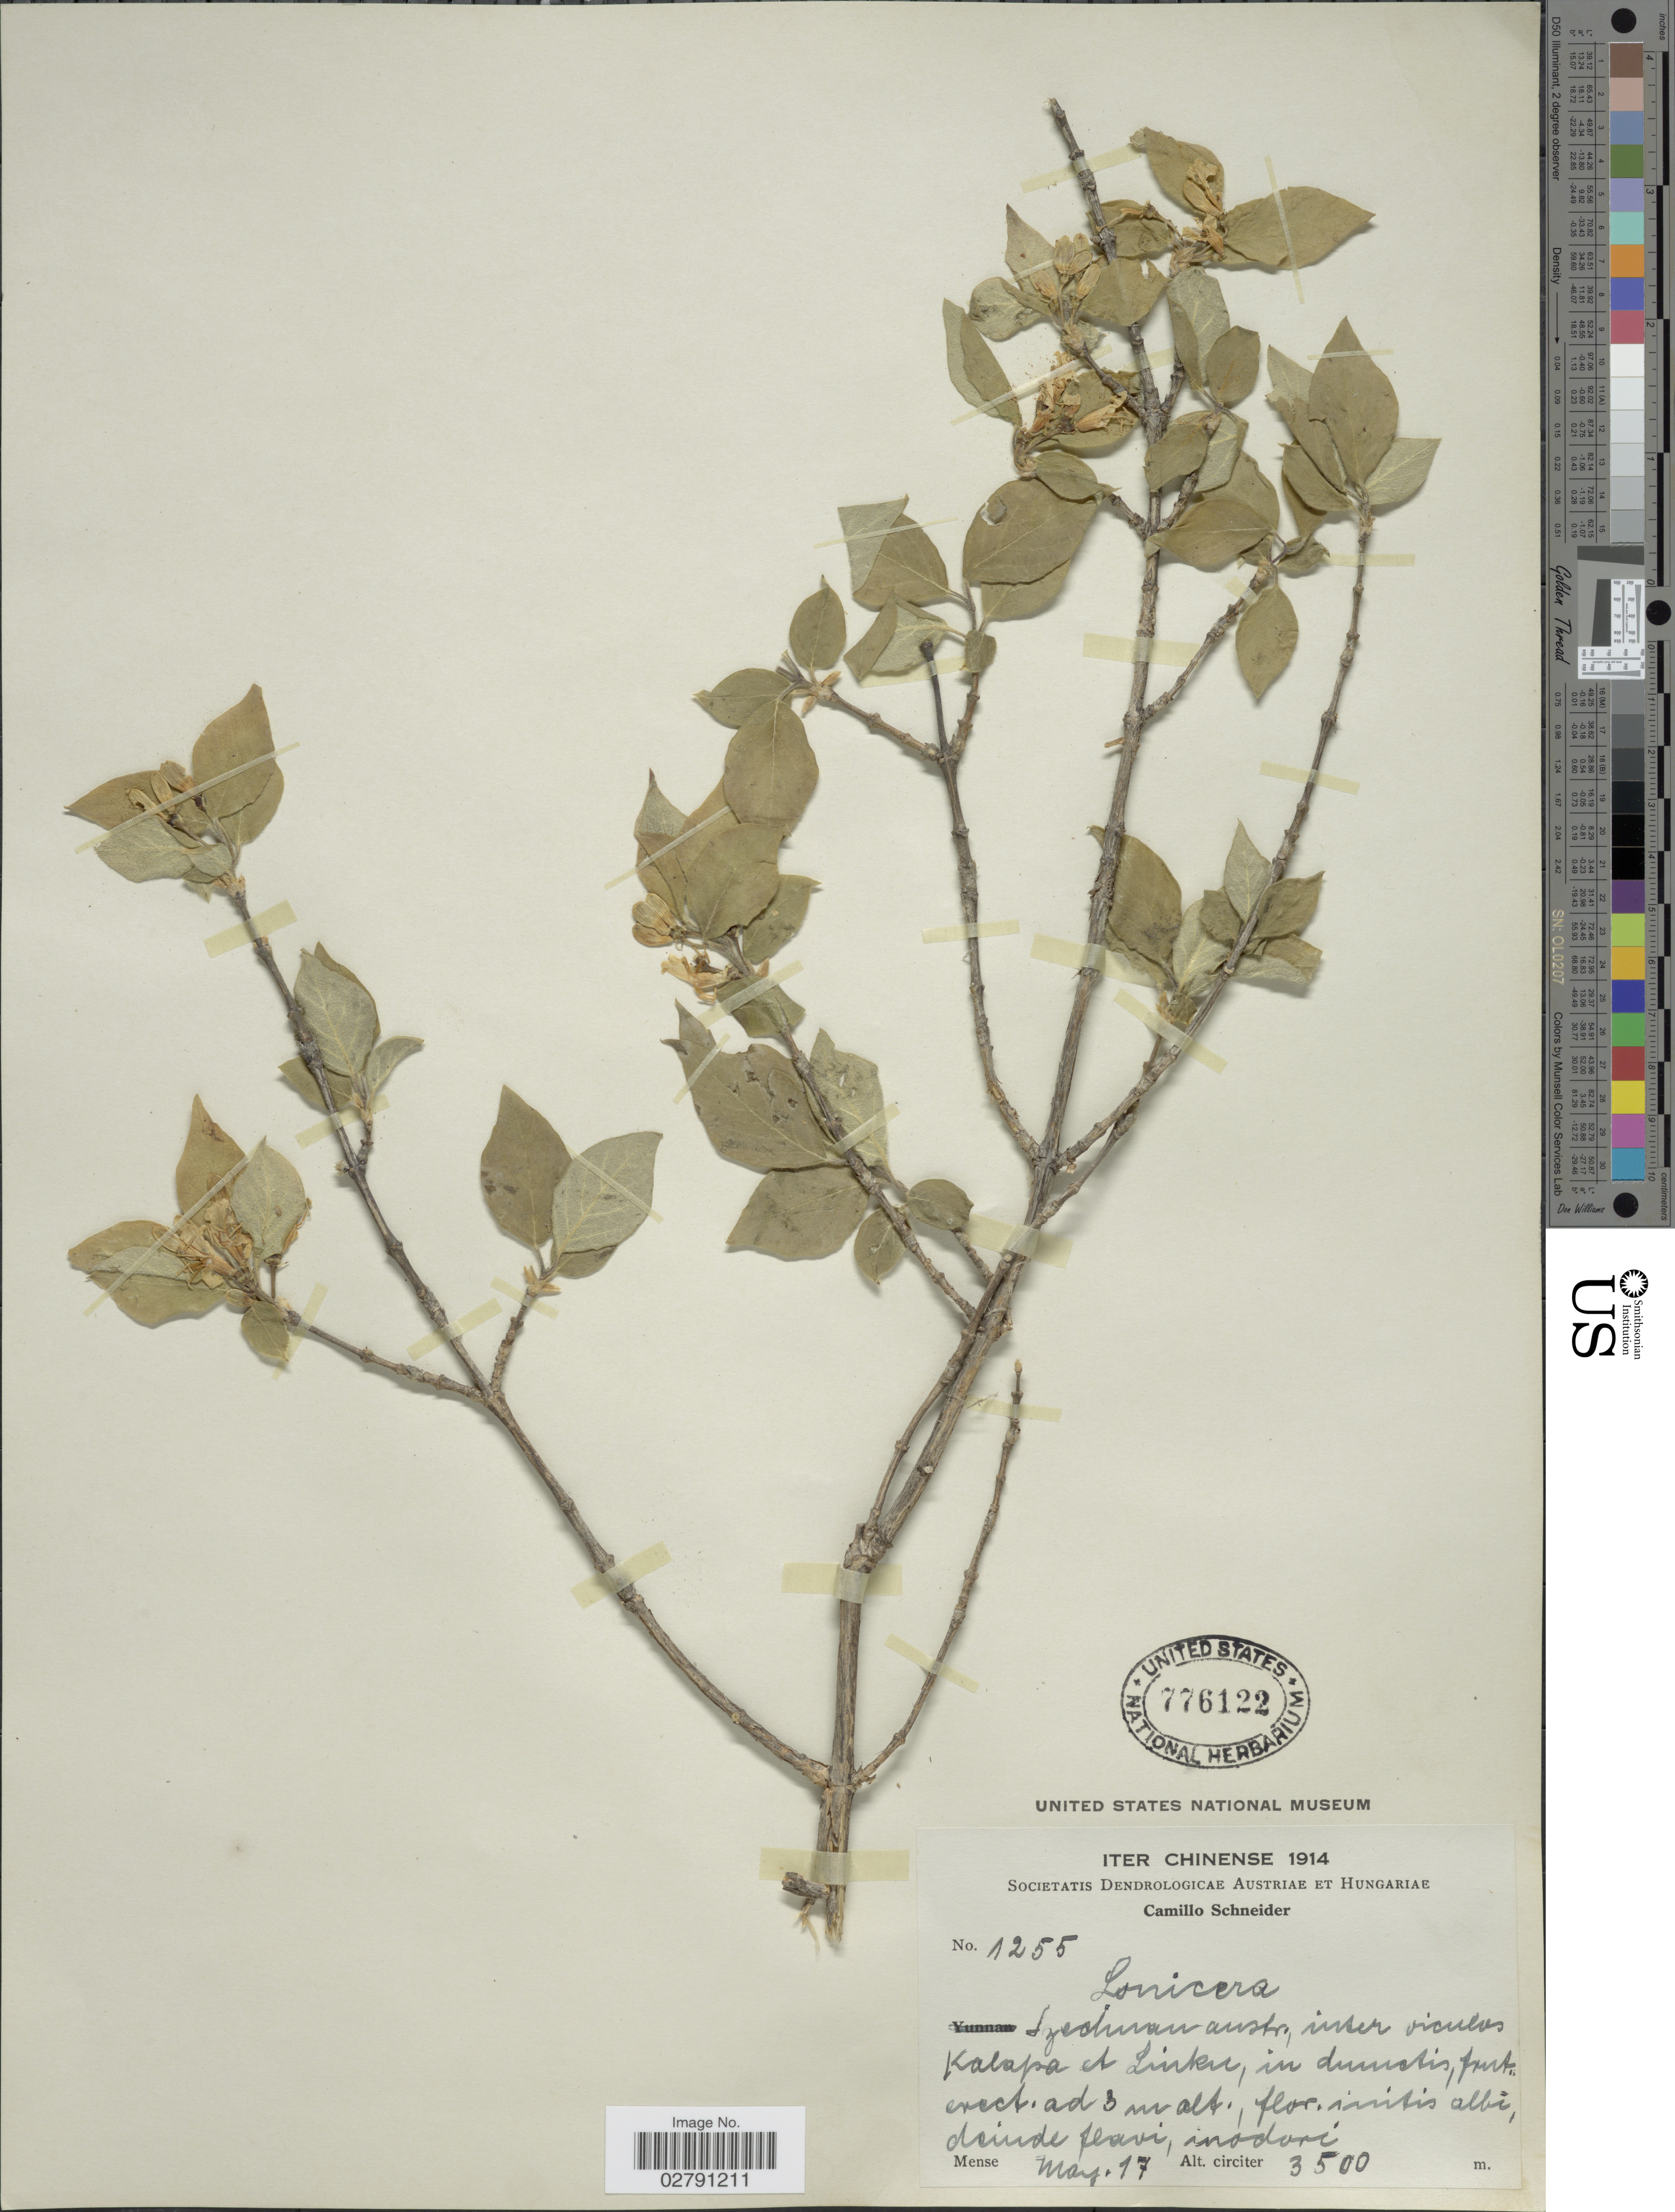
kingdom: Plantae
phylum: Tracheophyta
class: Magnoliopsida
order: Dipsacales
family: Caprifoliaceae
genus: Lonicera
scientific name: Lonicera sp.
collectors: C. K. Schneider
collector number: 1255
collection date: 1914-05-17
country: China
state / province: Sichuan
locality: Szechwan austr. inter viculos Kalapa et Linku. [interpreted]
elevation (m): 3500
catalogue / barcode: US 776122